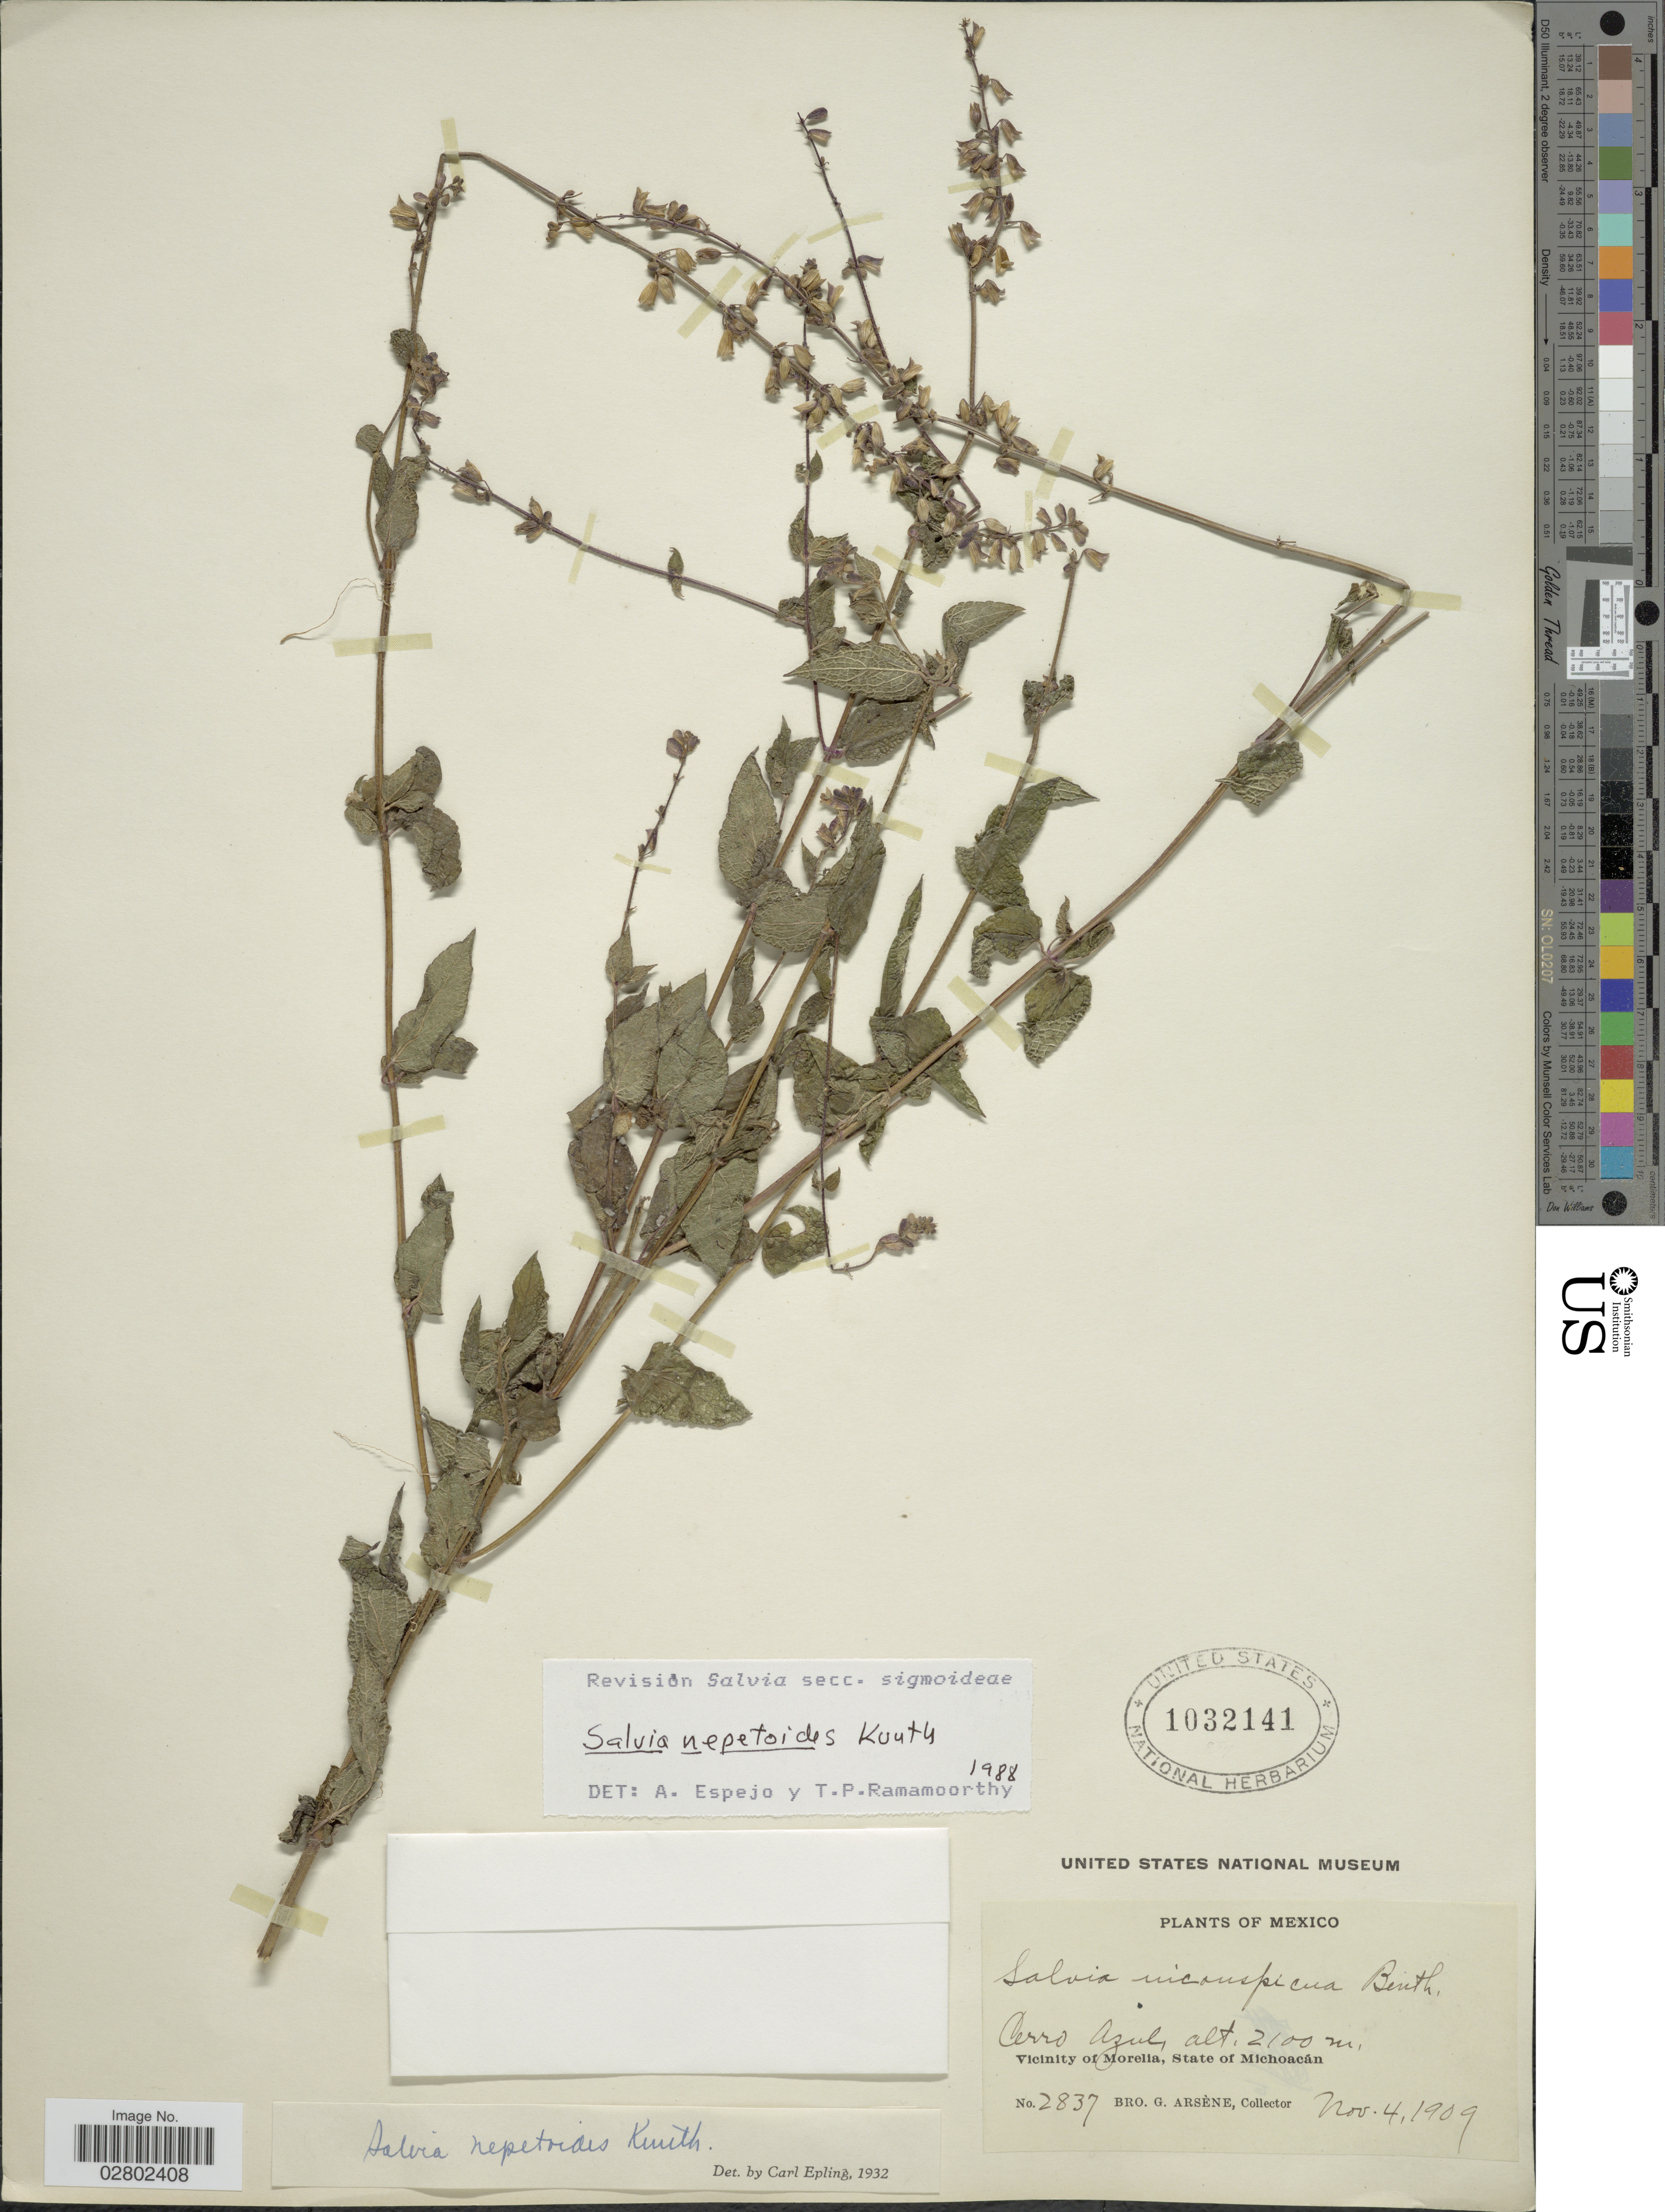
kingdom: Plantae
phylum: Tracheophyta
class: Magnoliopsida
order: Lamiales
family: Lamiaceae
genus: Salvia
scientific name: Salvia nepetoides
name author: Kunth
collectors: Bro. G. Arsène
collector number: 2837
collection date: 1909-11-04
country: Mexico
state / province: Michoacán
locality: Cerro Azul. Vicinity of Morelia.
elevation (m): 2100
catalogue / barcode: US 1032141